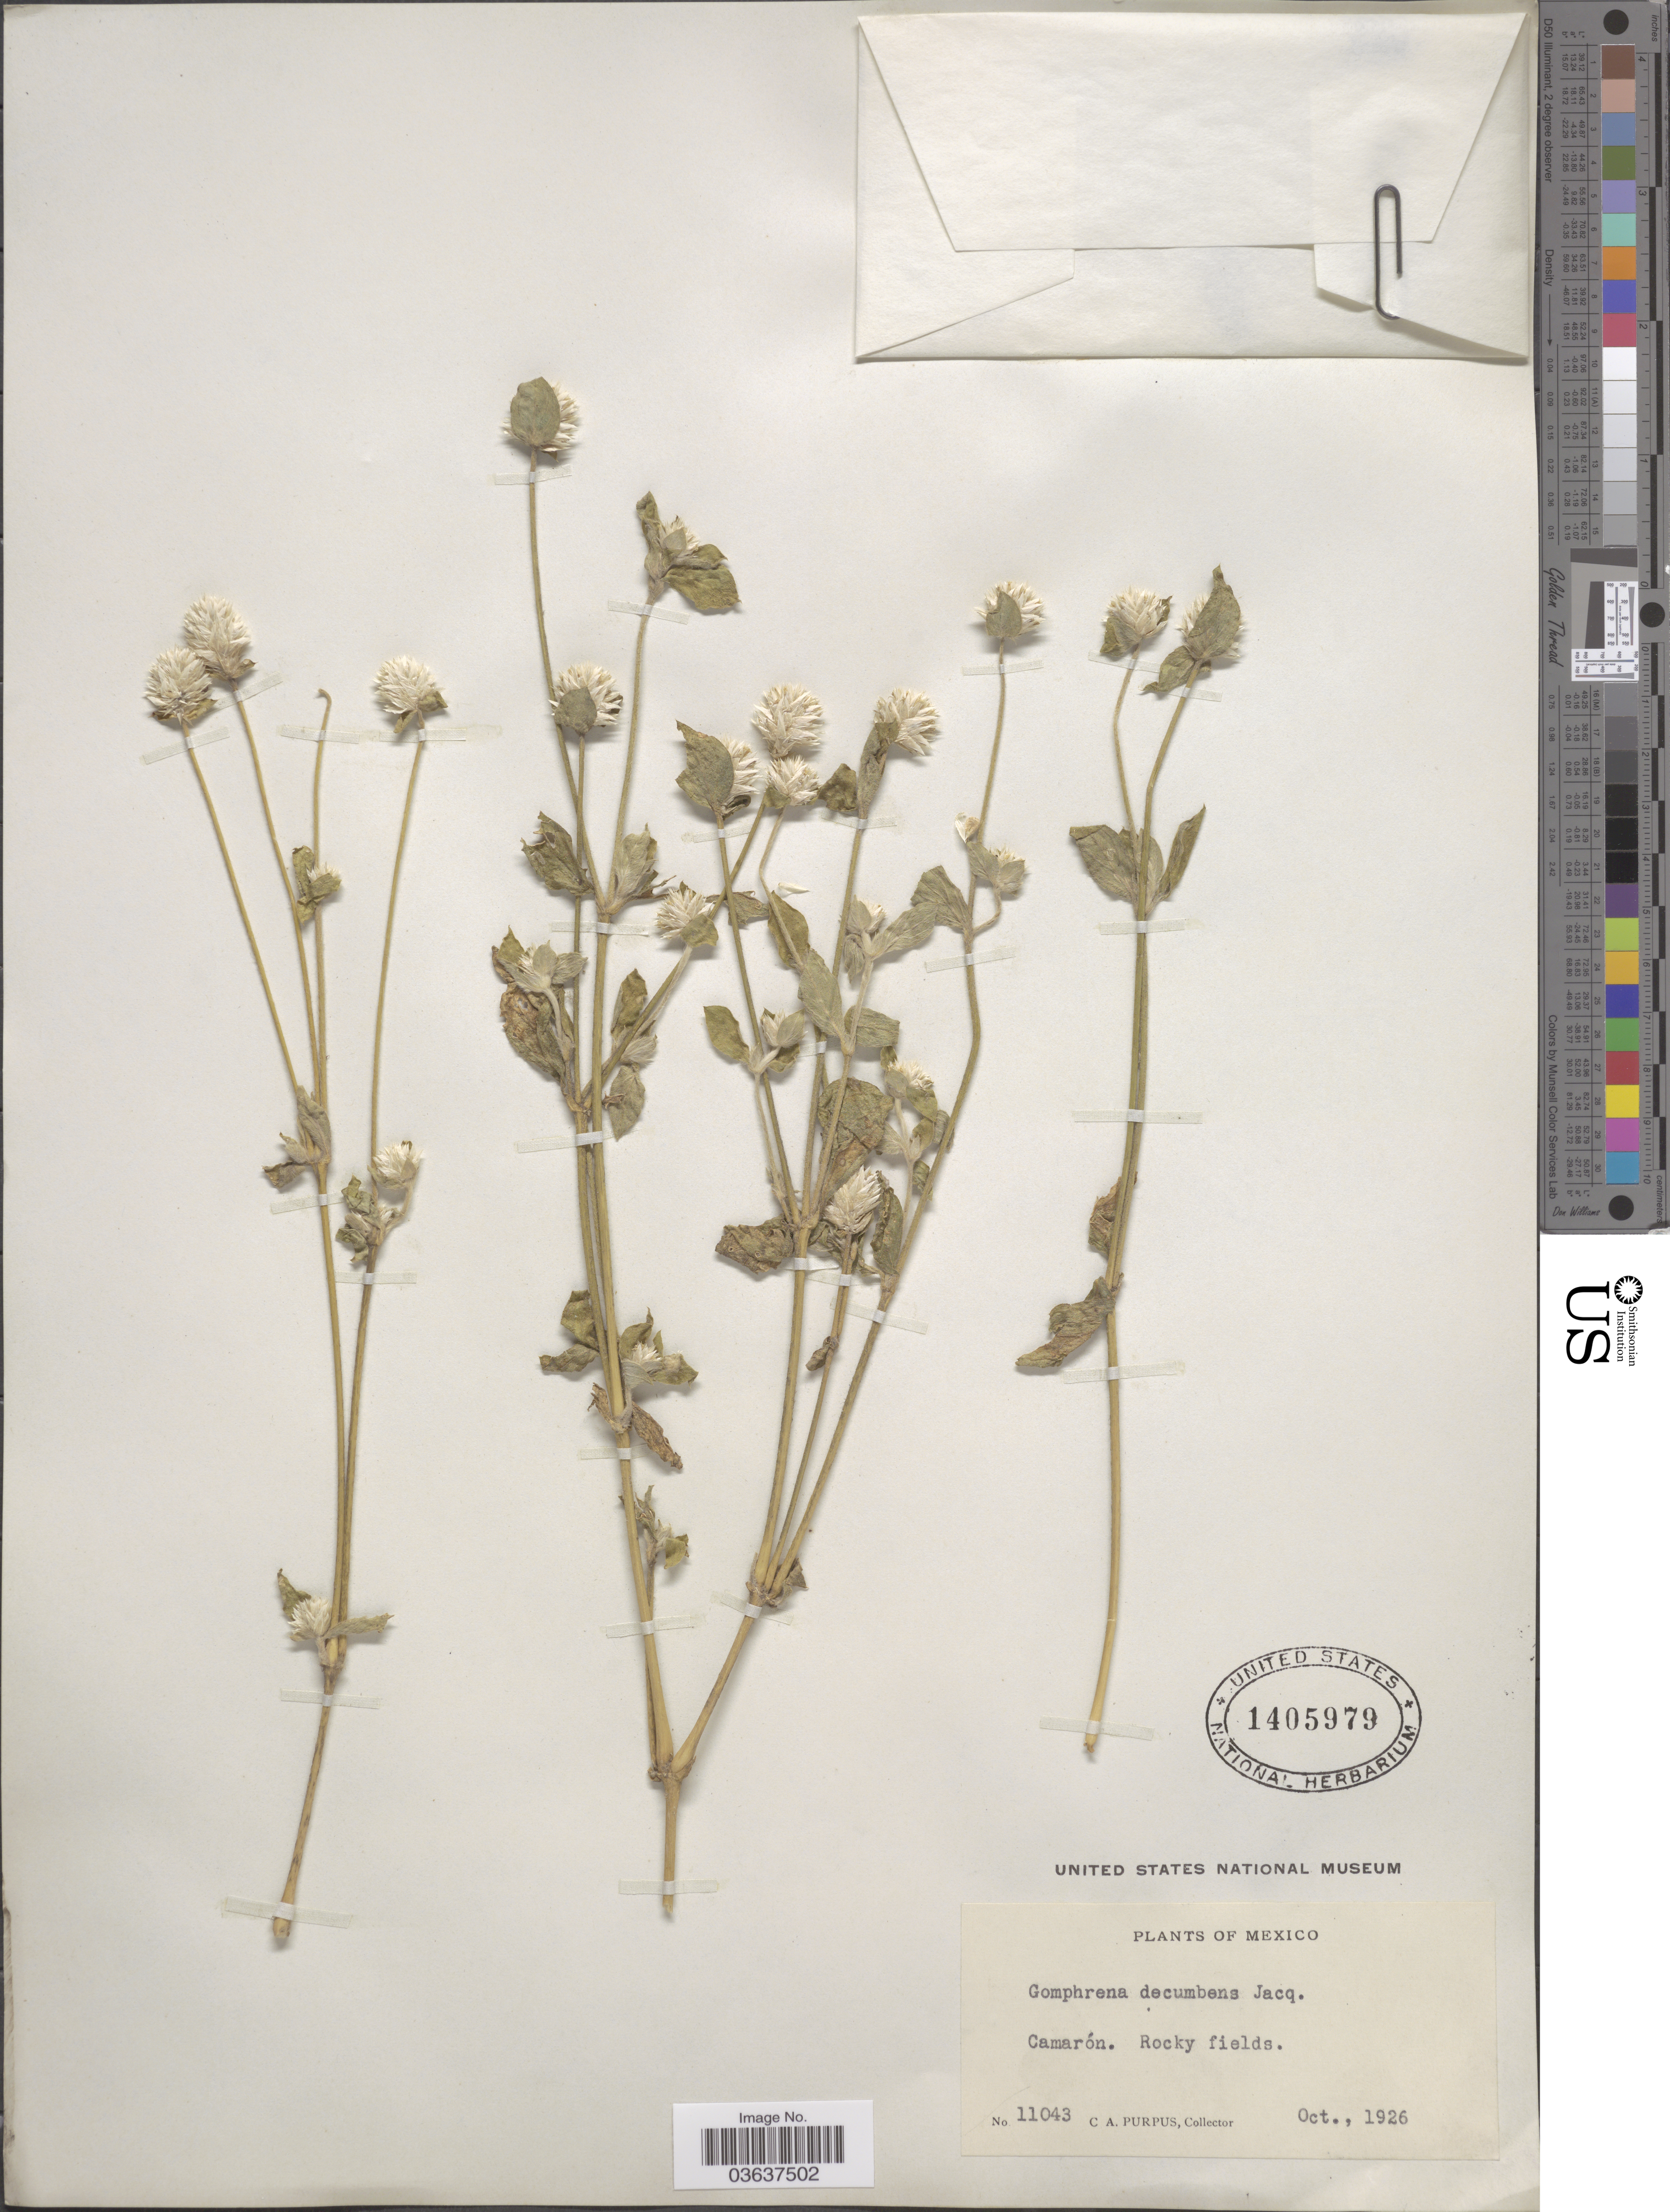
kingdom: Plantae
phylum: Tracheophyta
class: Magnoliopsida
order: Caryophyllales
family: Amaranthaceae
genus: Gomphrena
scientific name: Gomphrena decumbens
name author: Jacq.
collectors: C. A. Purpus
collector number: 11043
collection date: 1926-10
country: Mexico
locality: Camarón.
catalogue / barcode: US 1405979